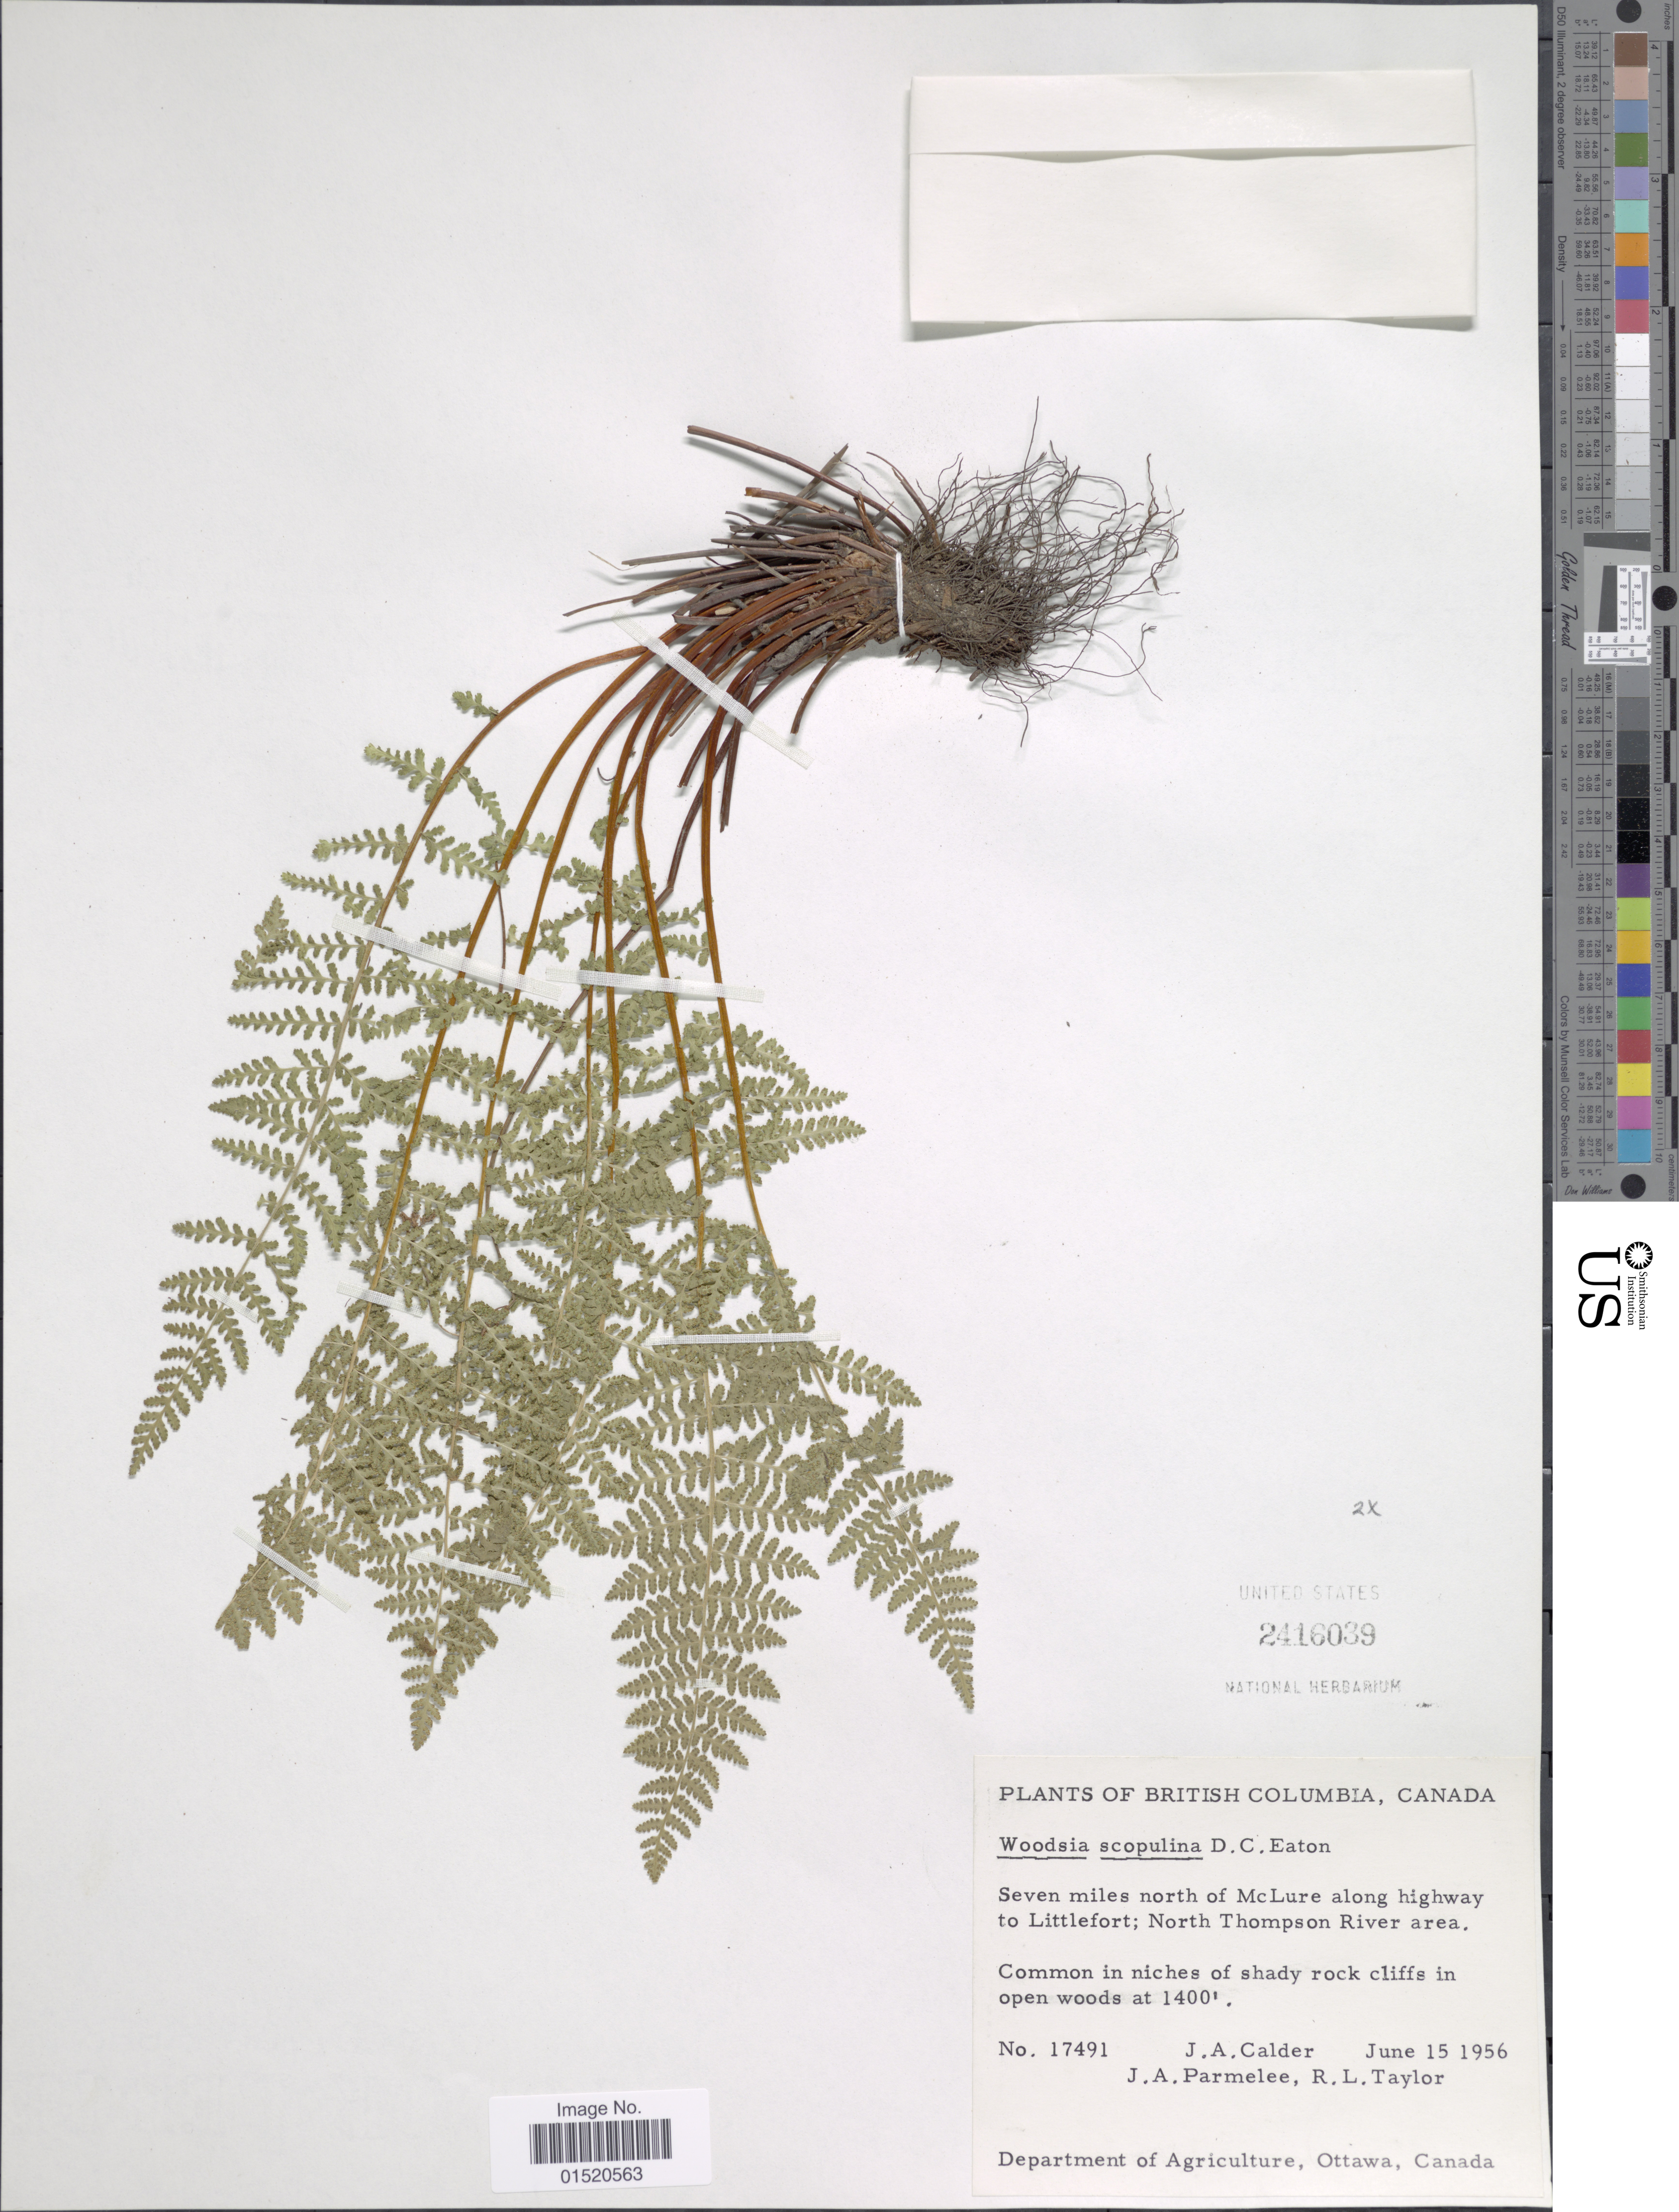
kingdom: Plantae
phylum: Tracheophyta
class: Polypodiopsida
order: Polypodiales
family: Woodsiaceae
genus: Woodsia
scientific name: Woodsia scopulina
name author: D.C. Eaton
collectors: J. A. Calder, J. A. Parmelee & R. Taylor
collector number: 17491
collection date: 1956-06-15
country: Canada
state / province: British Columbia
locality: Seven miles north of McLure along highway to Littlefort; North Thompson River area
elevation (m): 427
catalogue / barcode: US 2416039